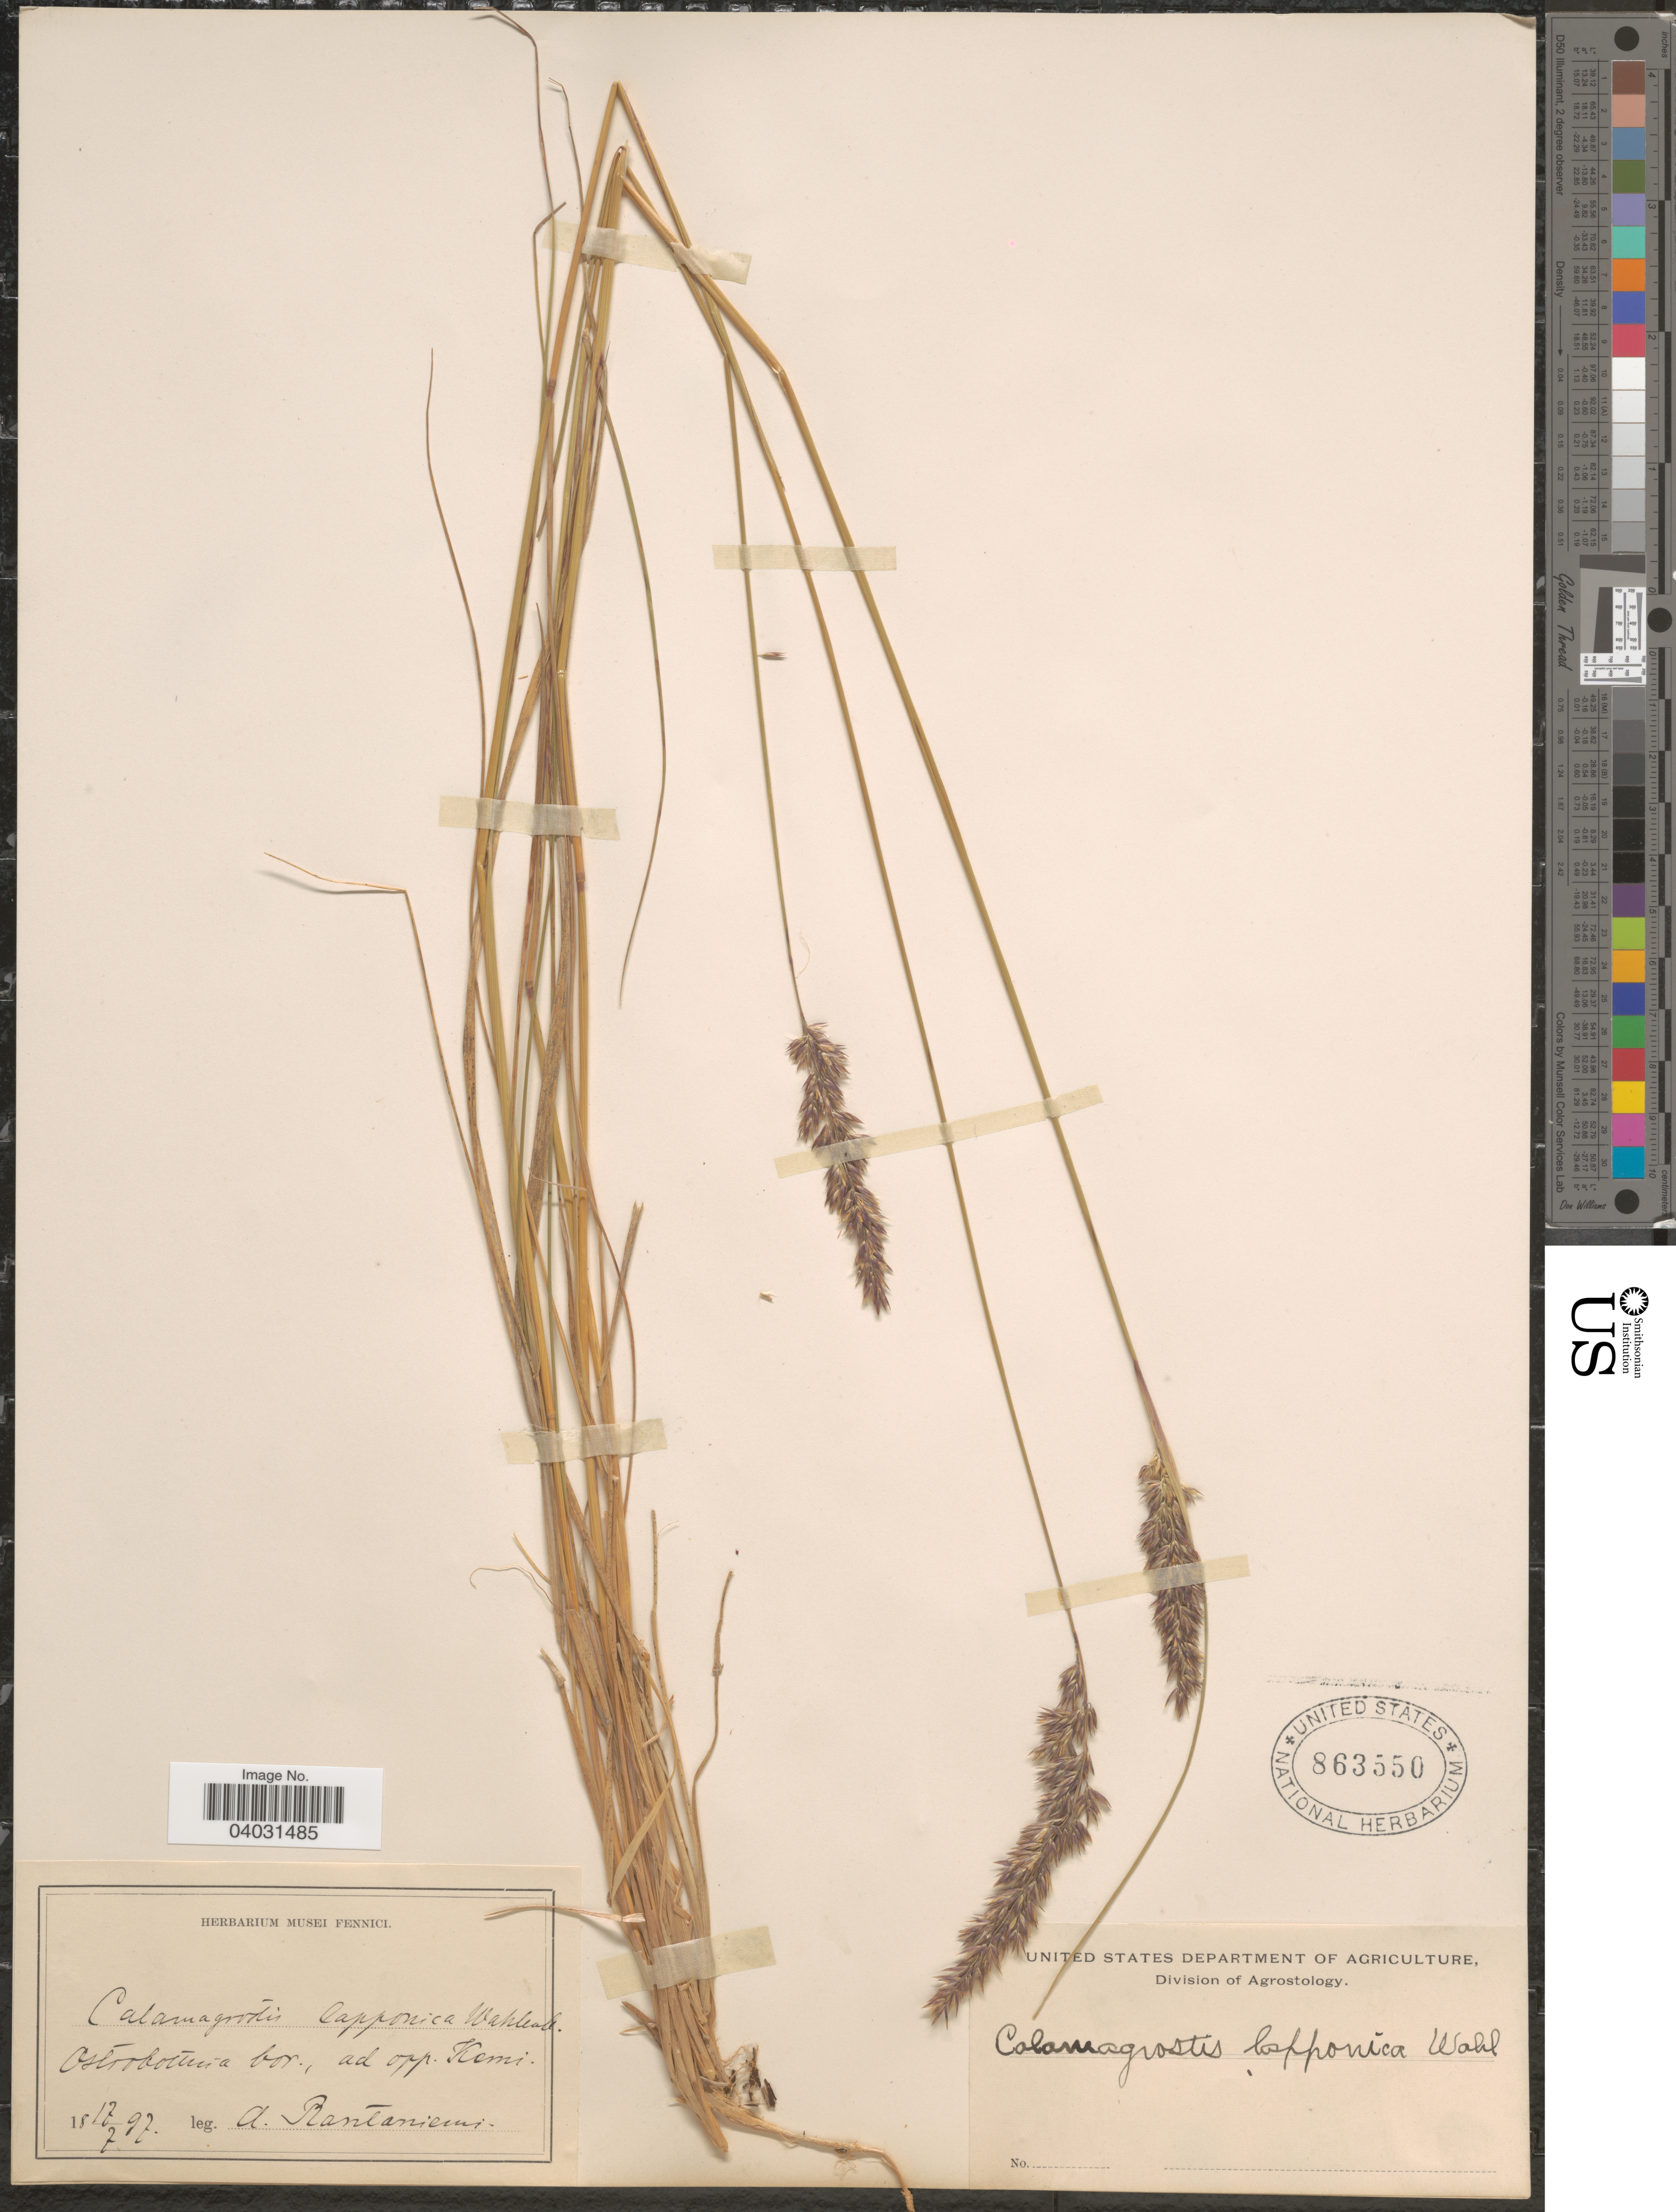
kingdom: Plantae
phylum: Tracheophyta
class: Liliopsida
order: Poales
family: Poaceae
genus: Calamagrostis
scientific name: Calamagrostis lapponica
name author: (Wahlenb.) Hartm.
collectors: A. Rantaniemi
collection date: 1897-07-17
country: Finland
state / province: Etelä-Pohjanmaa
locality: Ostrobottnia bor., ad opp. Kemi.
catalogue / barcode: US 863550